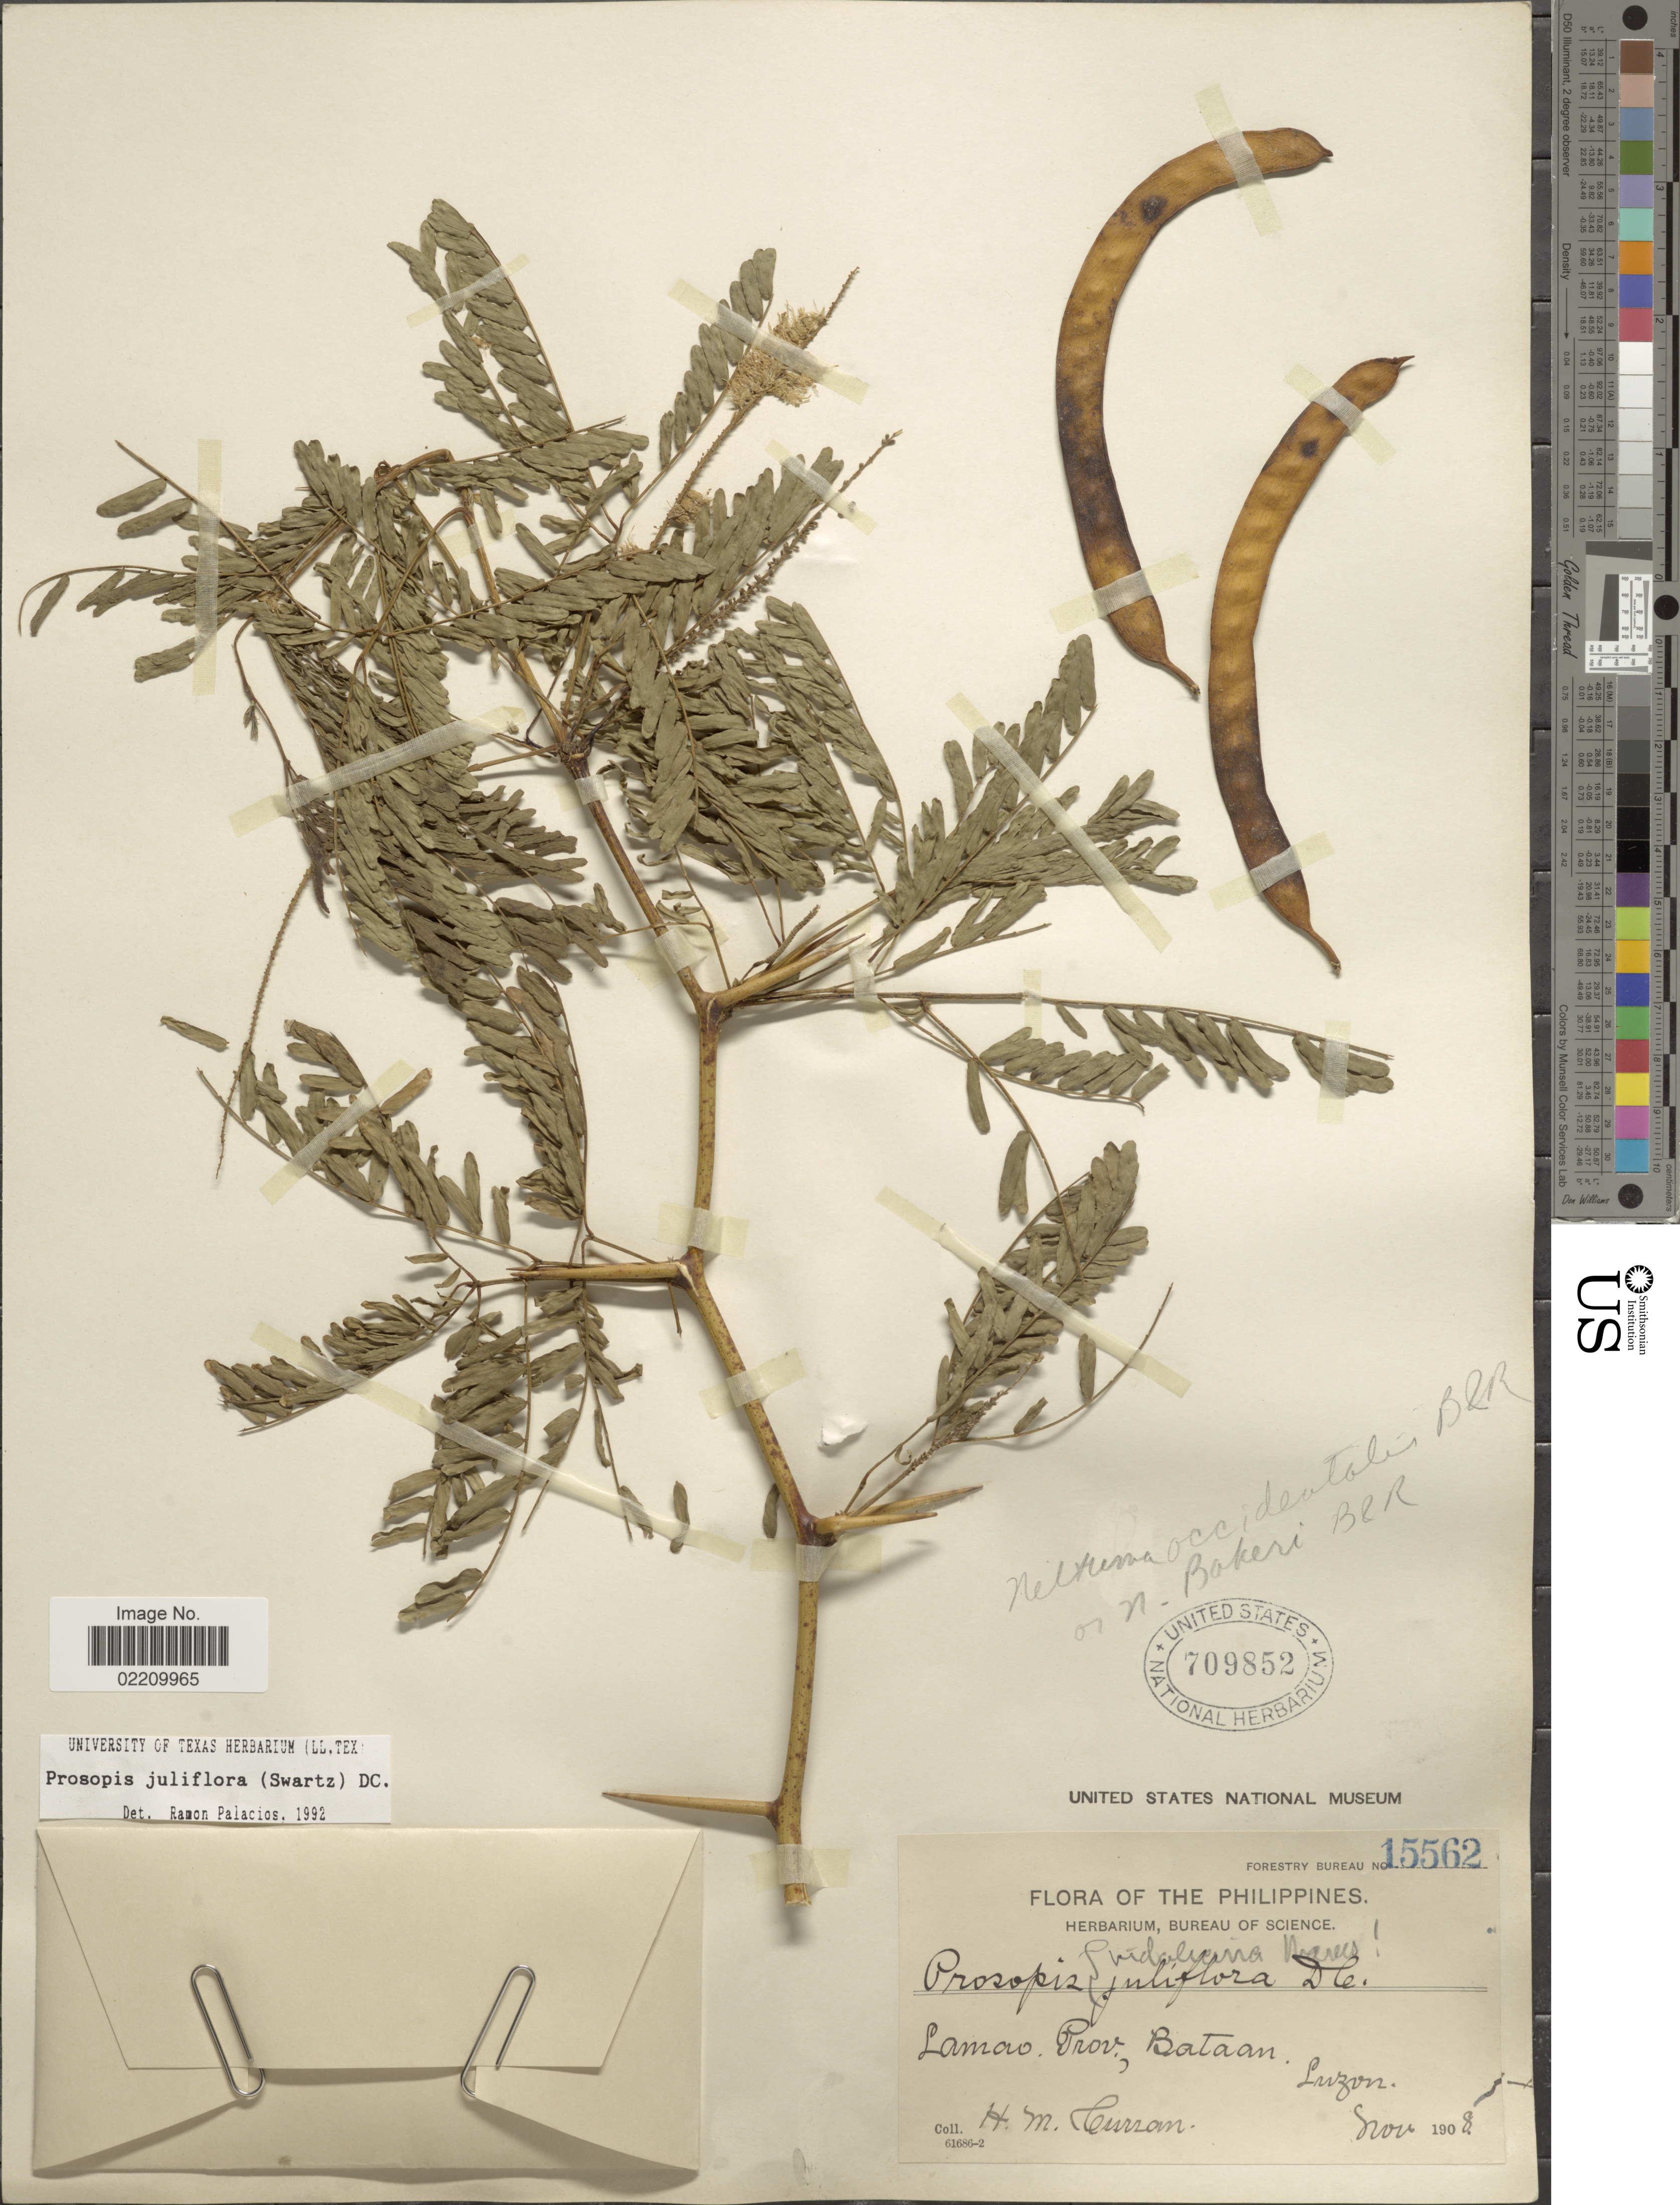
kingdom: Plantae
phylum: Tracheophyta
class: Magnoliopsida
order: Fabales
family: Fabaceae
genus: Neltuma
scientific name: Neltuma juliflora var. juliflora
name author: (Sw.) Raf.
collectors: H. M. Curran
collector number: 15562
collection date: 1908-11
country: Philippines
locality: Lamao Prov. Bataan, Luzon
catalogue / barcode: US 709852